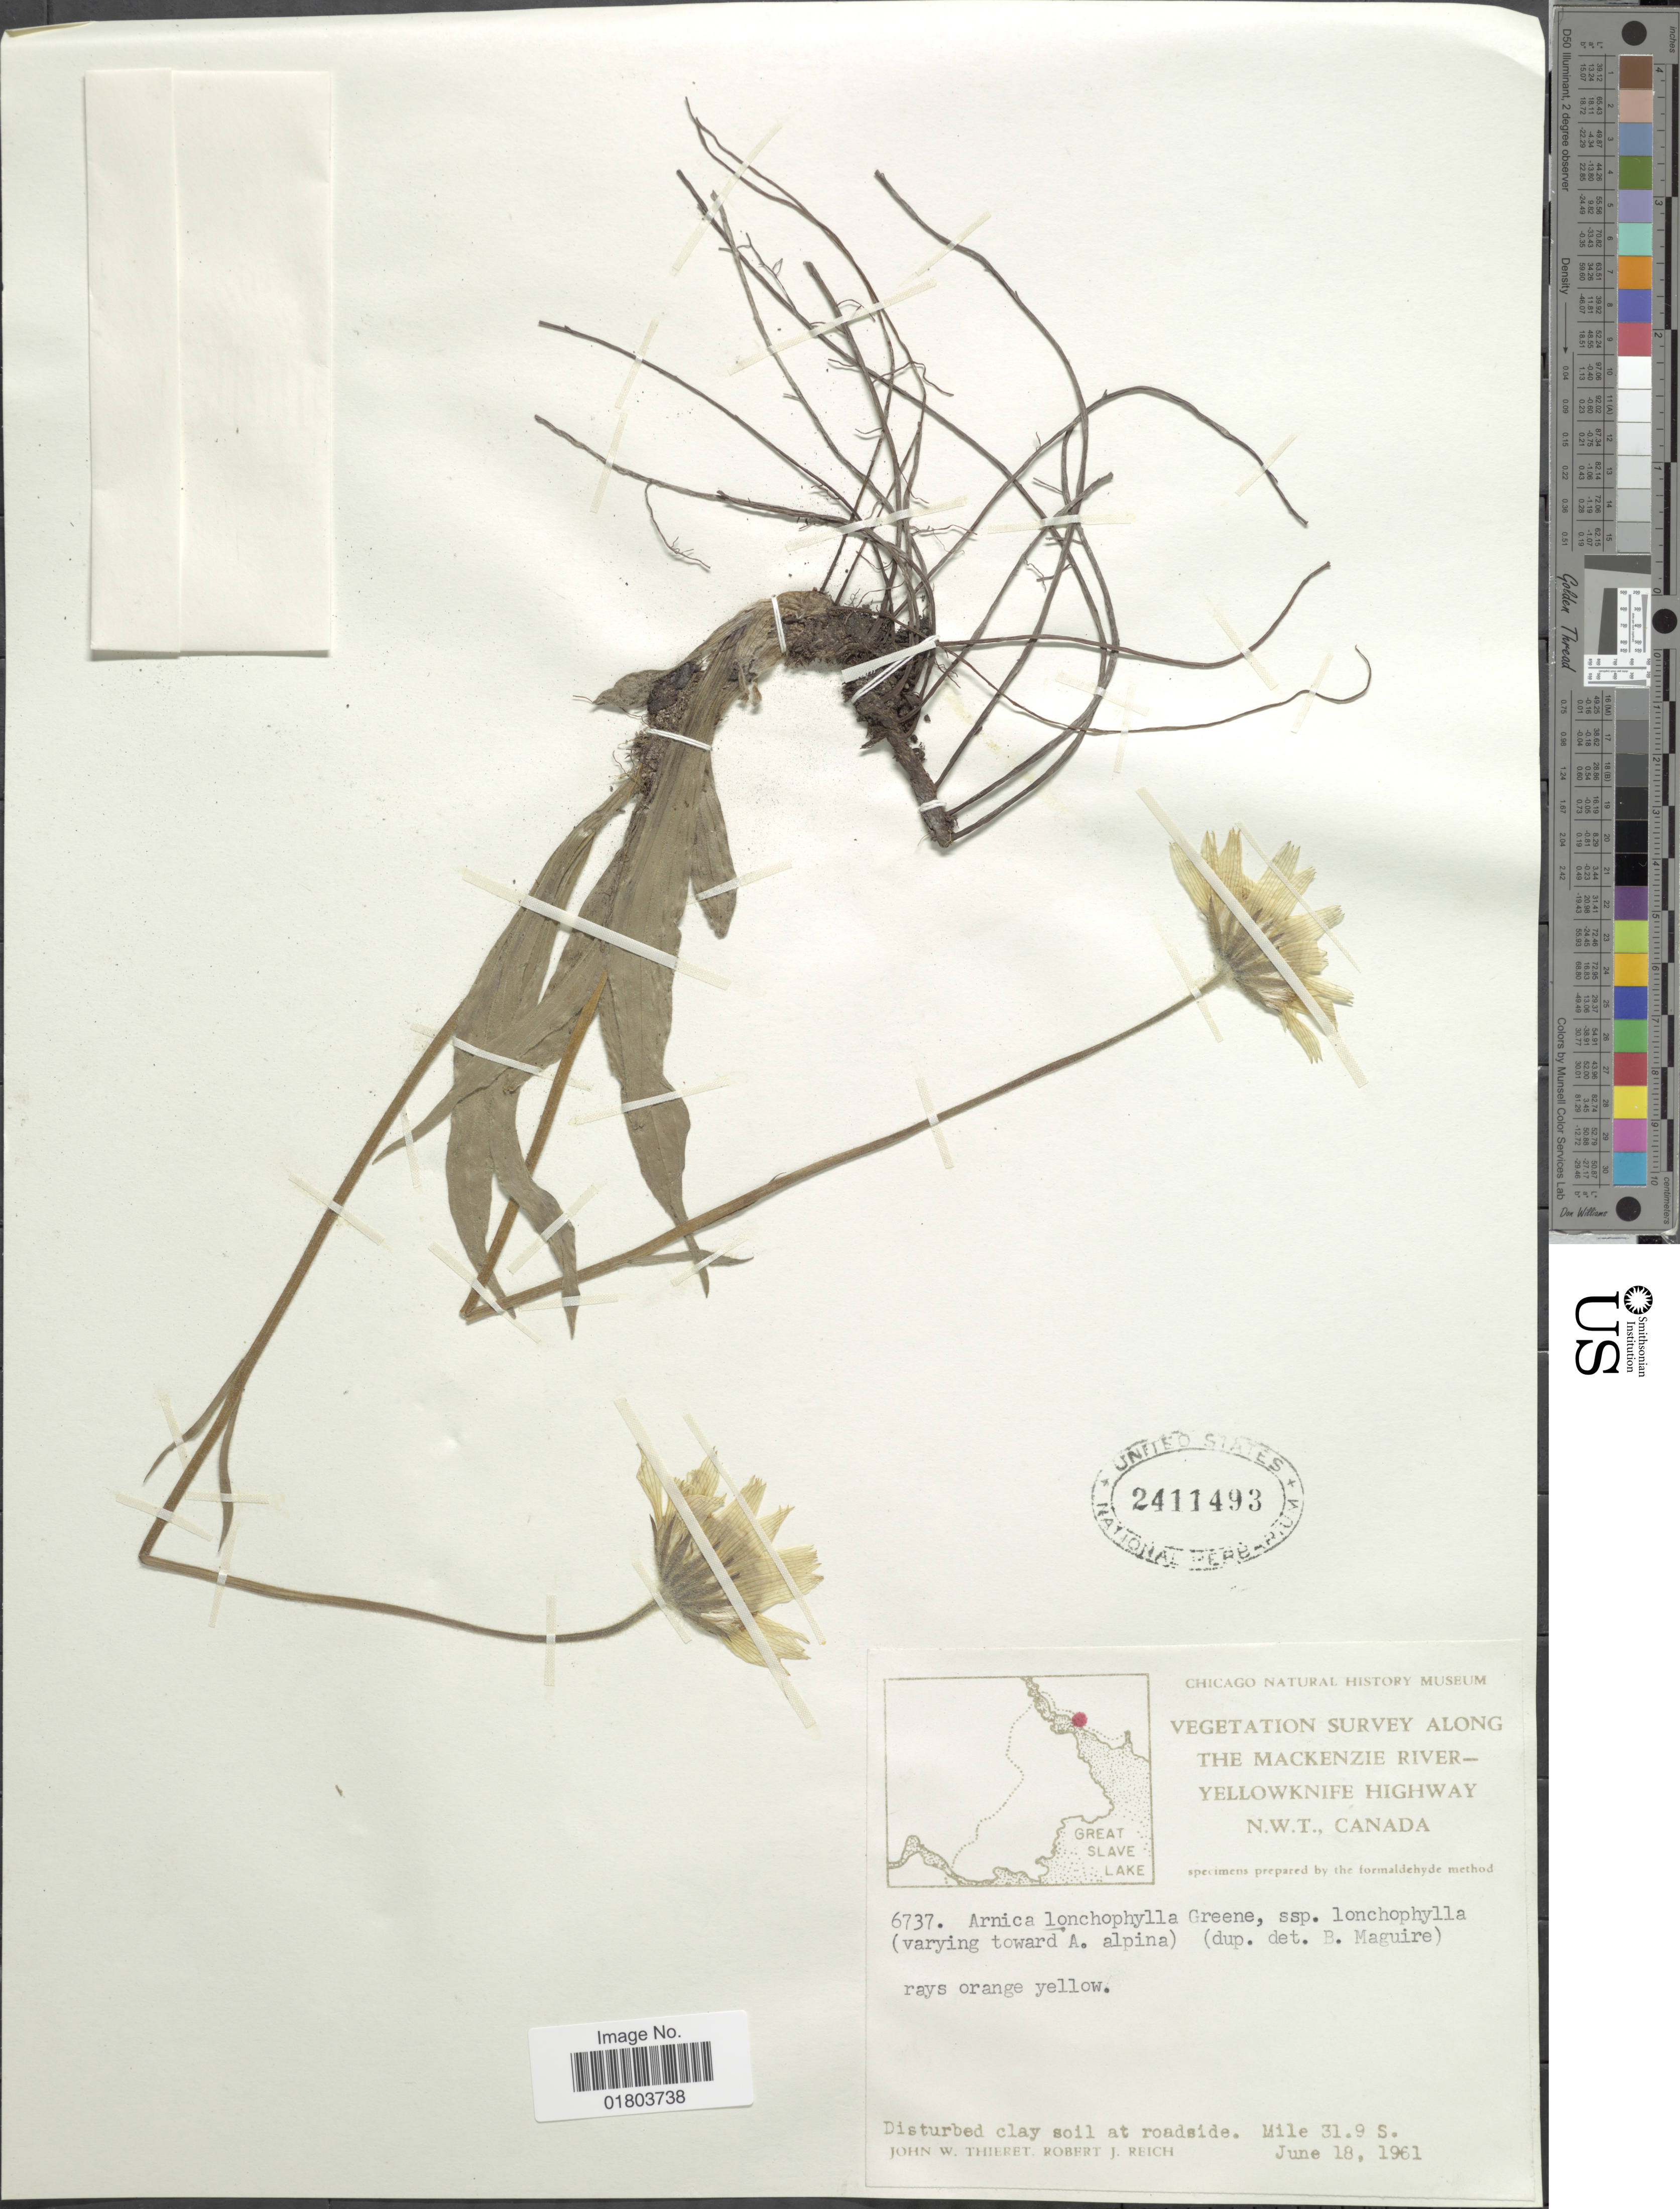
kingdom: Plantae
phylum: Tracheophyta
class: Magnoliopsida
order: Asterales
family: Asteraceae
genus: Arnica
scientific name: Arnica lonchophylla subsp. genuina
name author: Maguire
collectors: J. W. Thieret & R. Reich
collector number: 6737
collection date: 1961-06-18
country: Canada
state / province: Northwest Territories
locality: Vegetation survey along the Mackenzie River Yellowknife Highway, Disturbed clay soil at roadside. Mile 31.9 S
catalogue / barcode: US 2411493